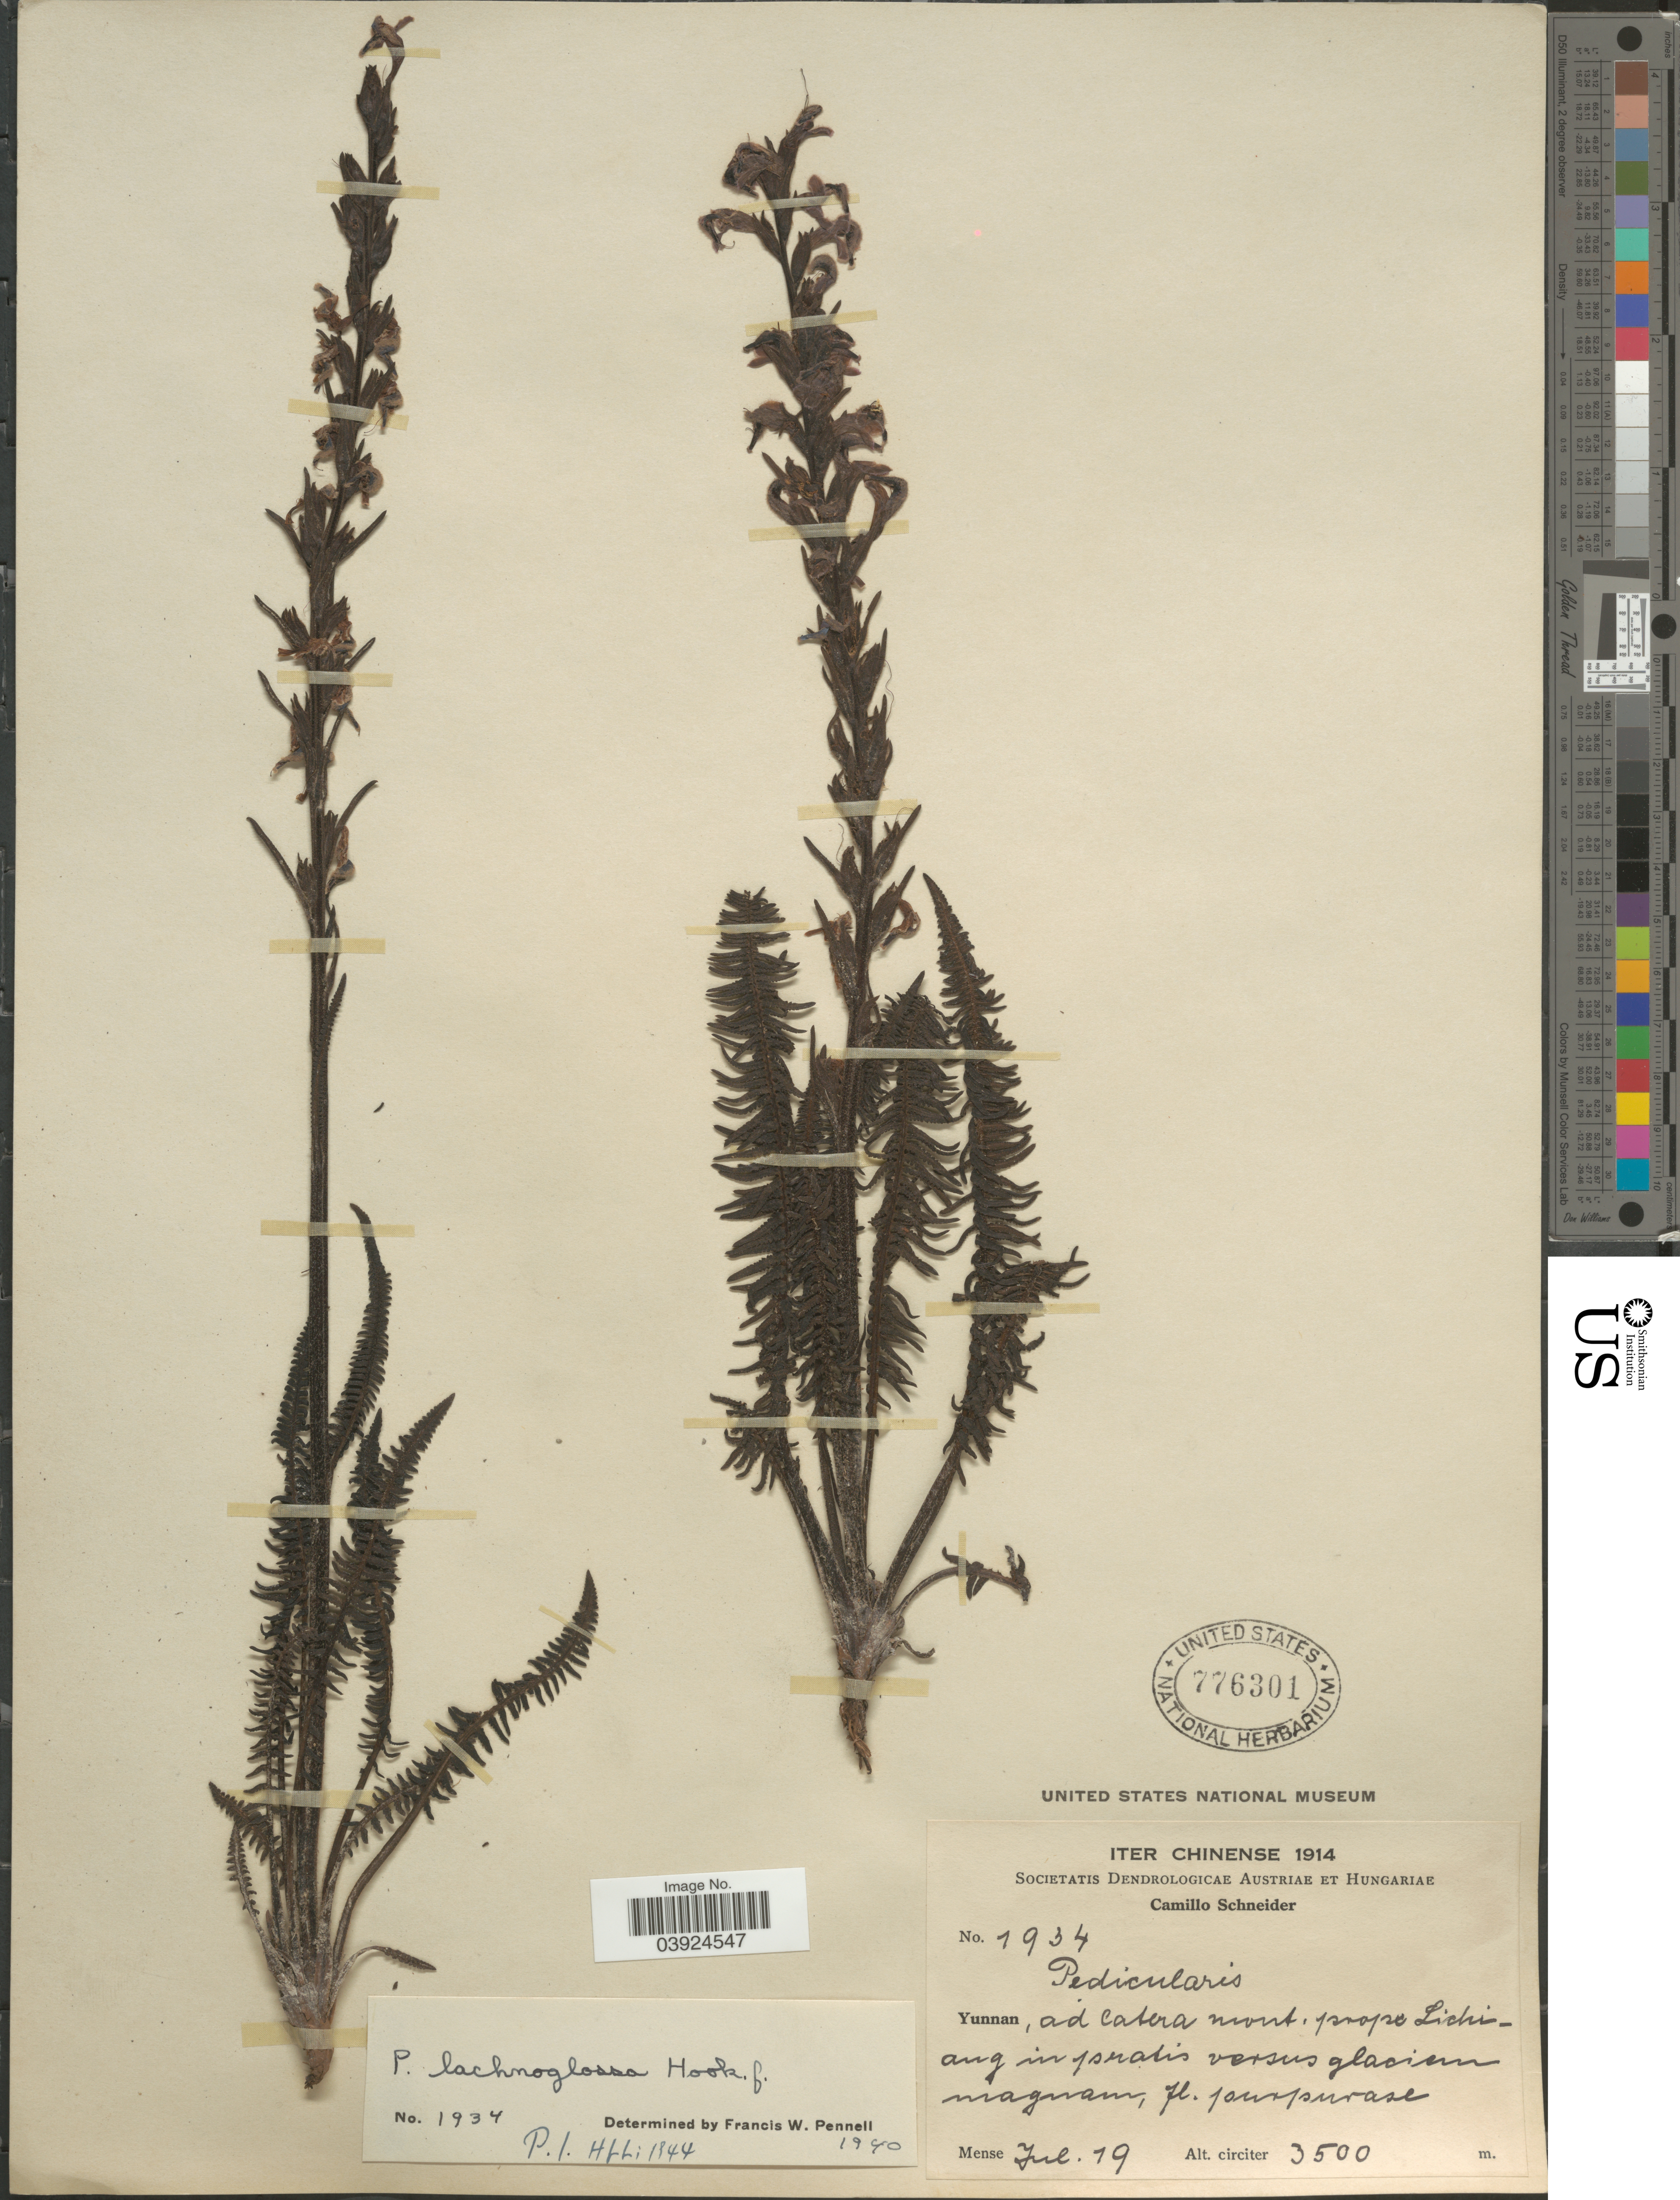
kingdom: Plantae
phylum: Tracheophyta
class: Magnoliopsida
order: Lamiales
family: Orobanchaceae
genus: Pedicularis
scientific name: Pedicularis lachnoglossa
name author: Hook. f.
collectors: C. K. Schneider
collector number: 1934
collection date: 1914-07-19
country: China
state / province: Yunnan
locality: Ad catera mont. prope Lichiang in pratis versus glaciem magnam.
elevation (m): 3500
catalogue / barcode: US 776301